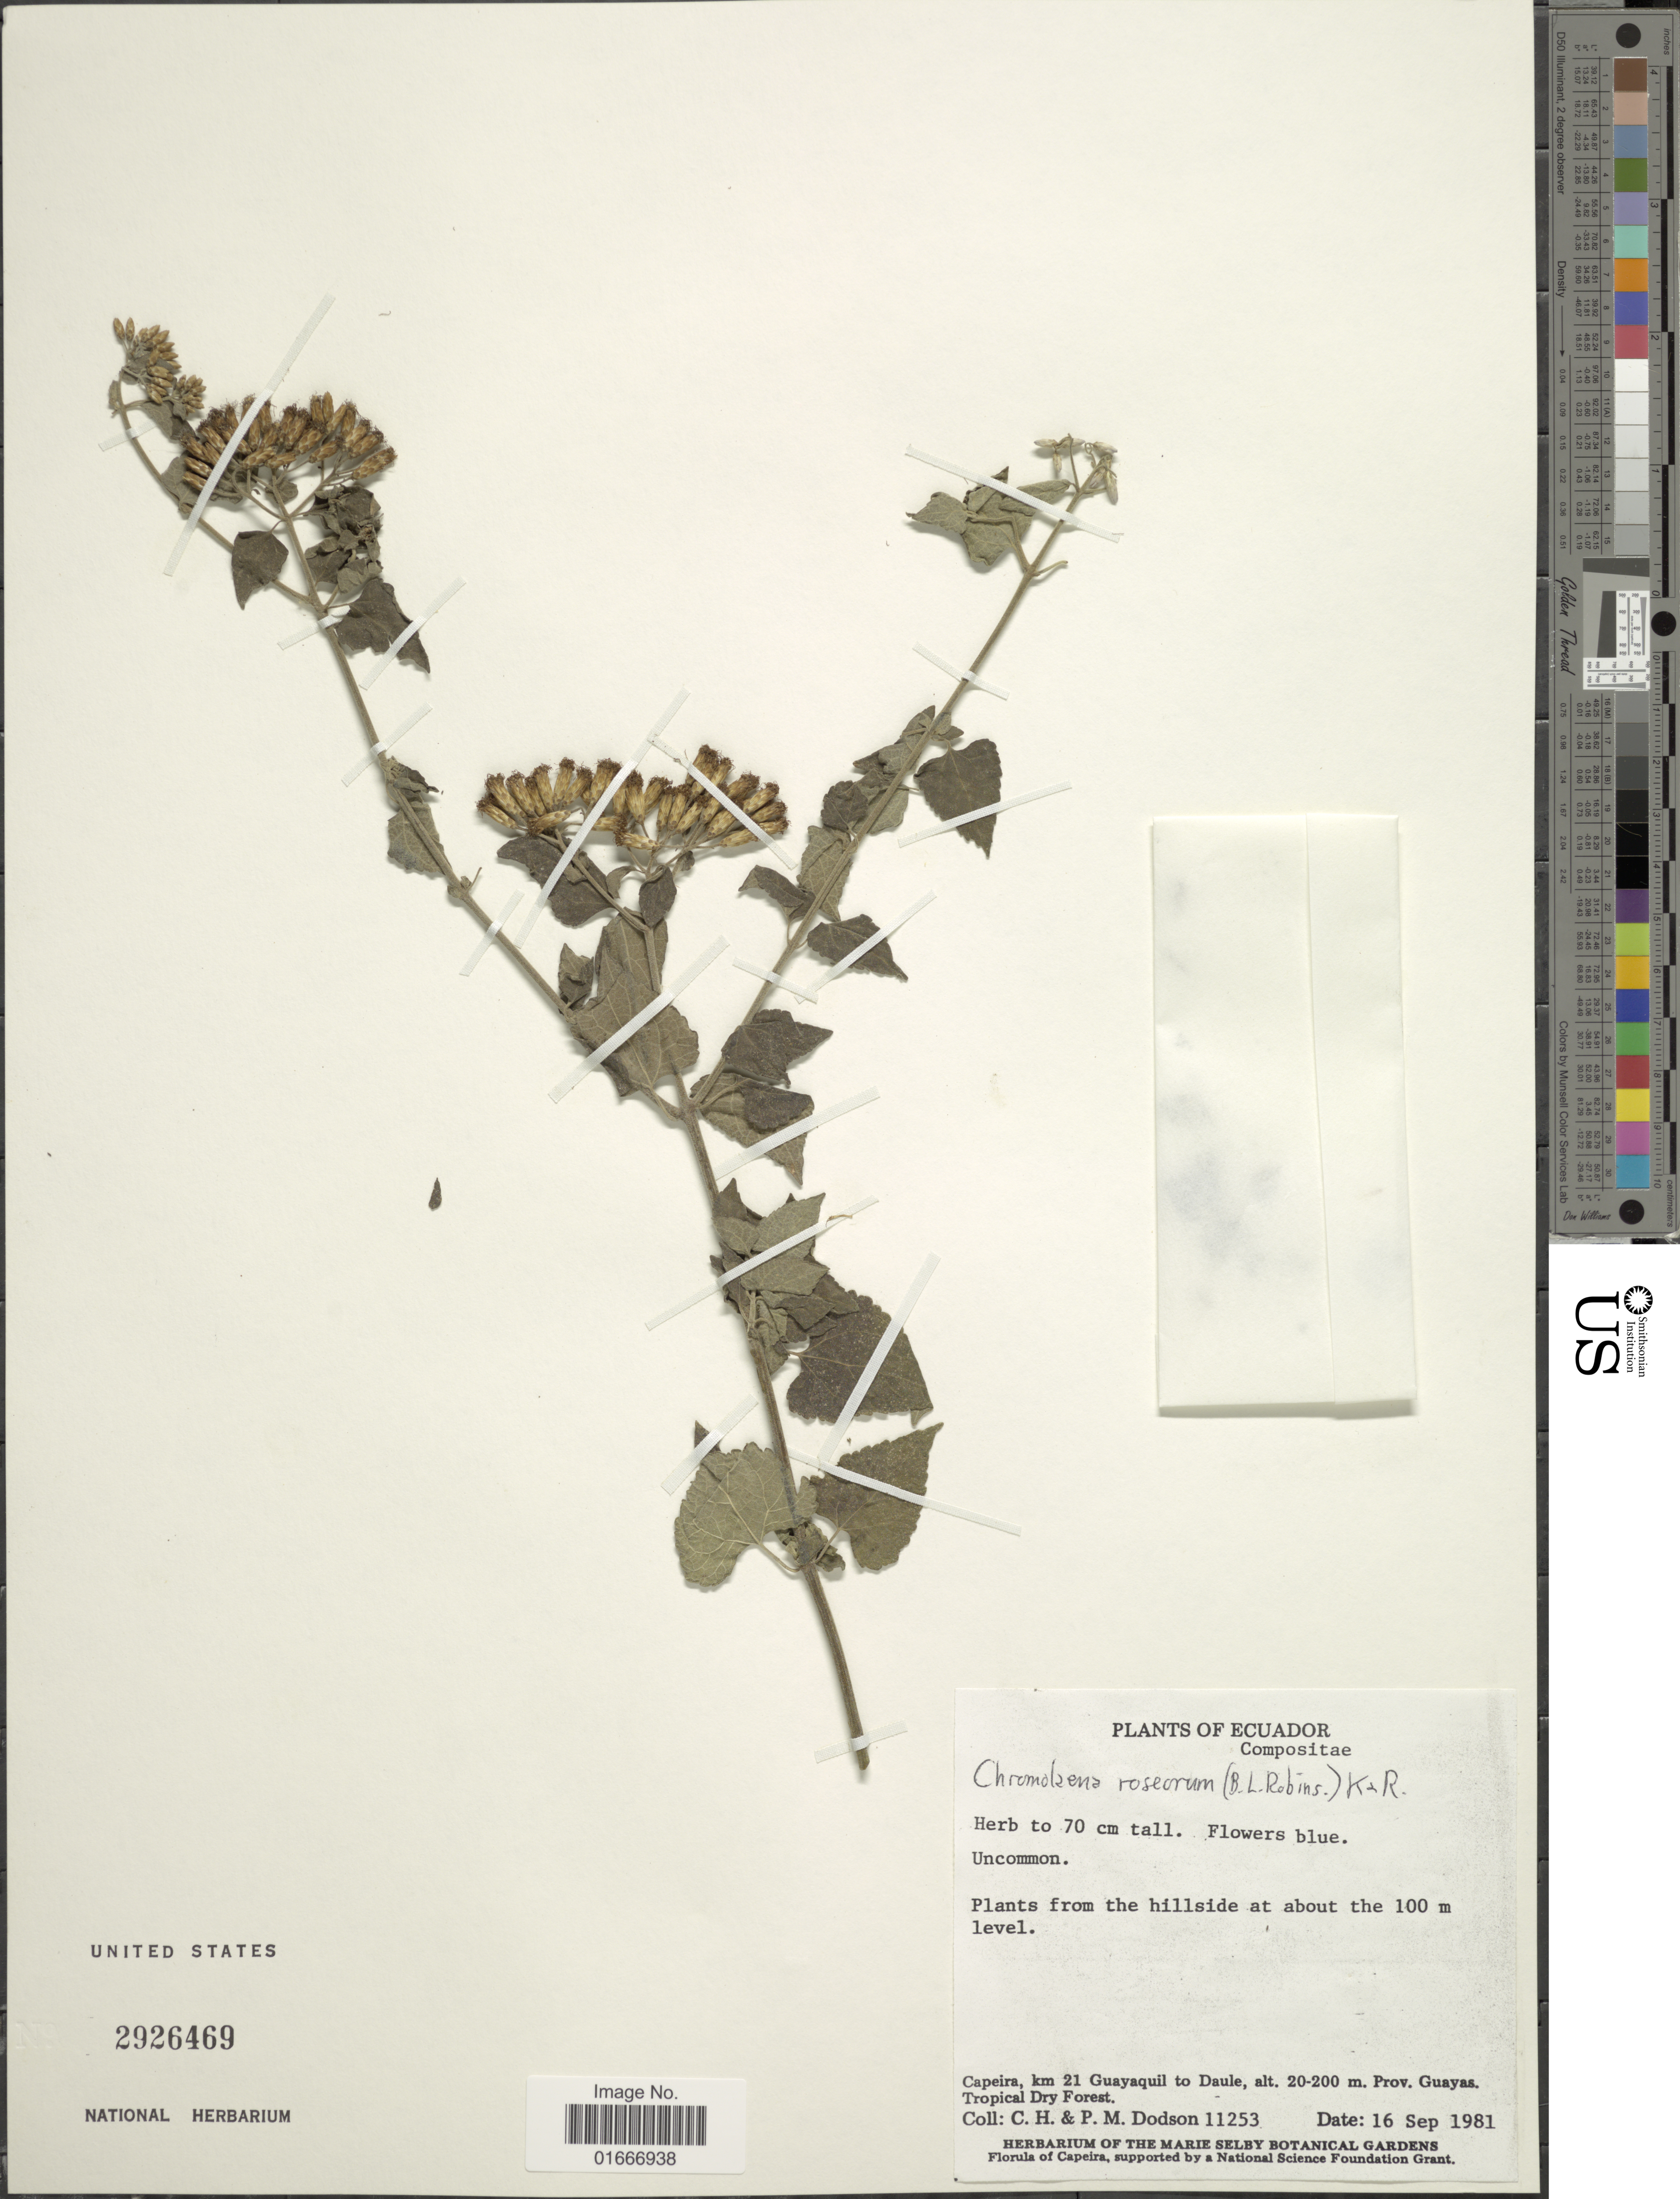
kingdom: Plantae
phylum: Tracheophyta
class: Magnoliopsida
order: Asterales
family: Asteraceae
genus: Chromolaena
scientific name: Chromolaena roseorum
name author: (B.L. Rob.) R.M. King & H. Rob.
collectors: C. H. Dodson & P. M. Dodson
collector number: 11253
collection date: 1981-09-16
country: Ecuador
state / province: Guayas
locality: Capeira, km 21 Guayaquil to Daule. Tropical Dry Forest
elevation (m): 20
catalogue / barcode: US 2926469